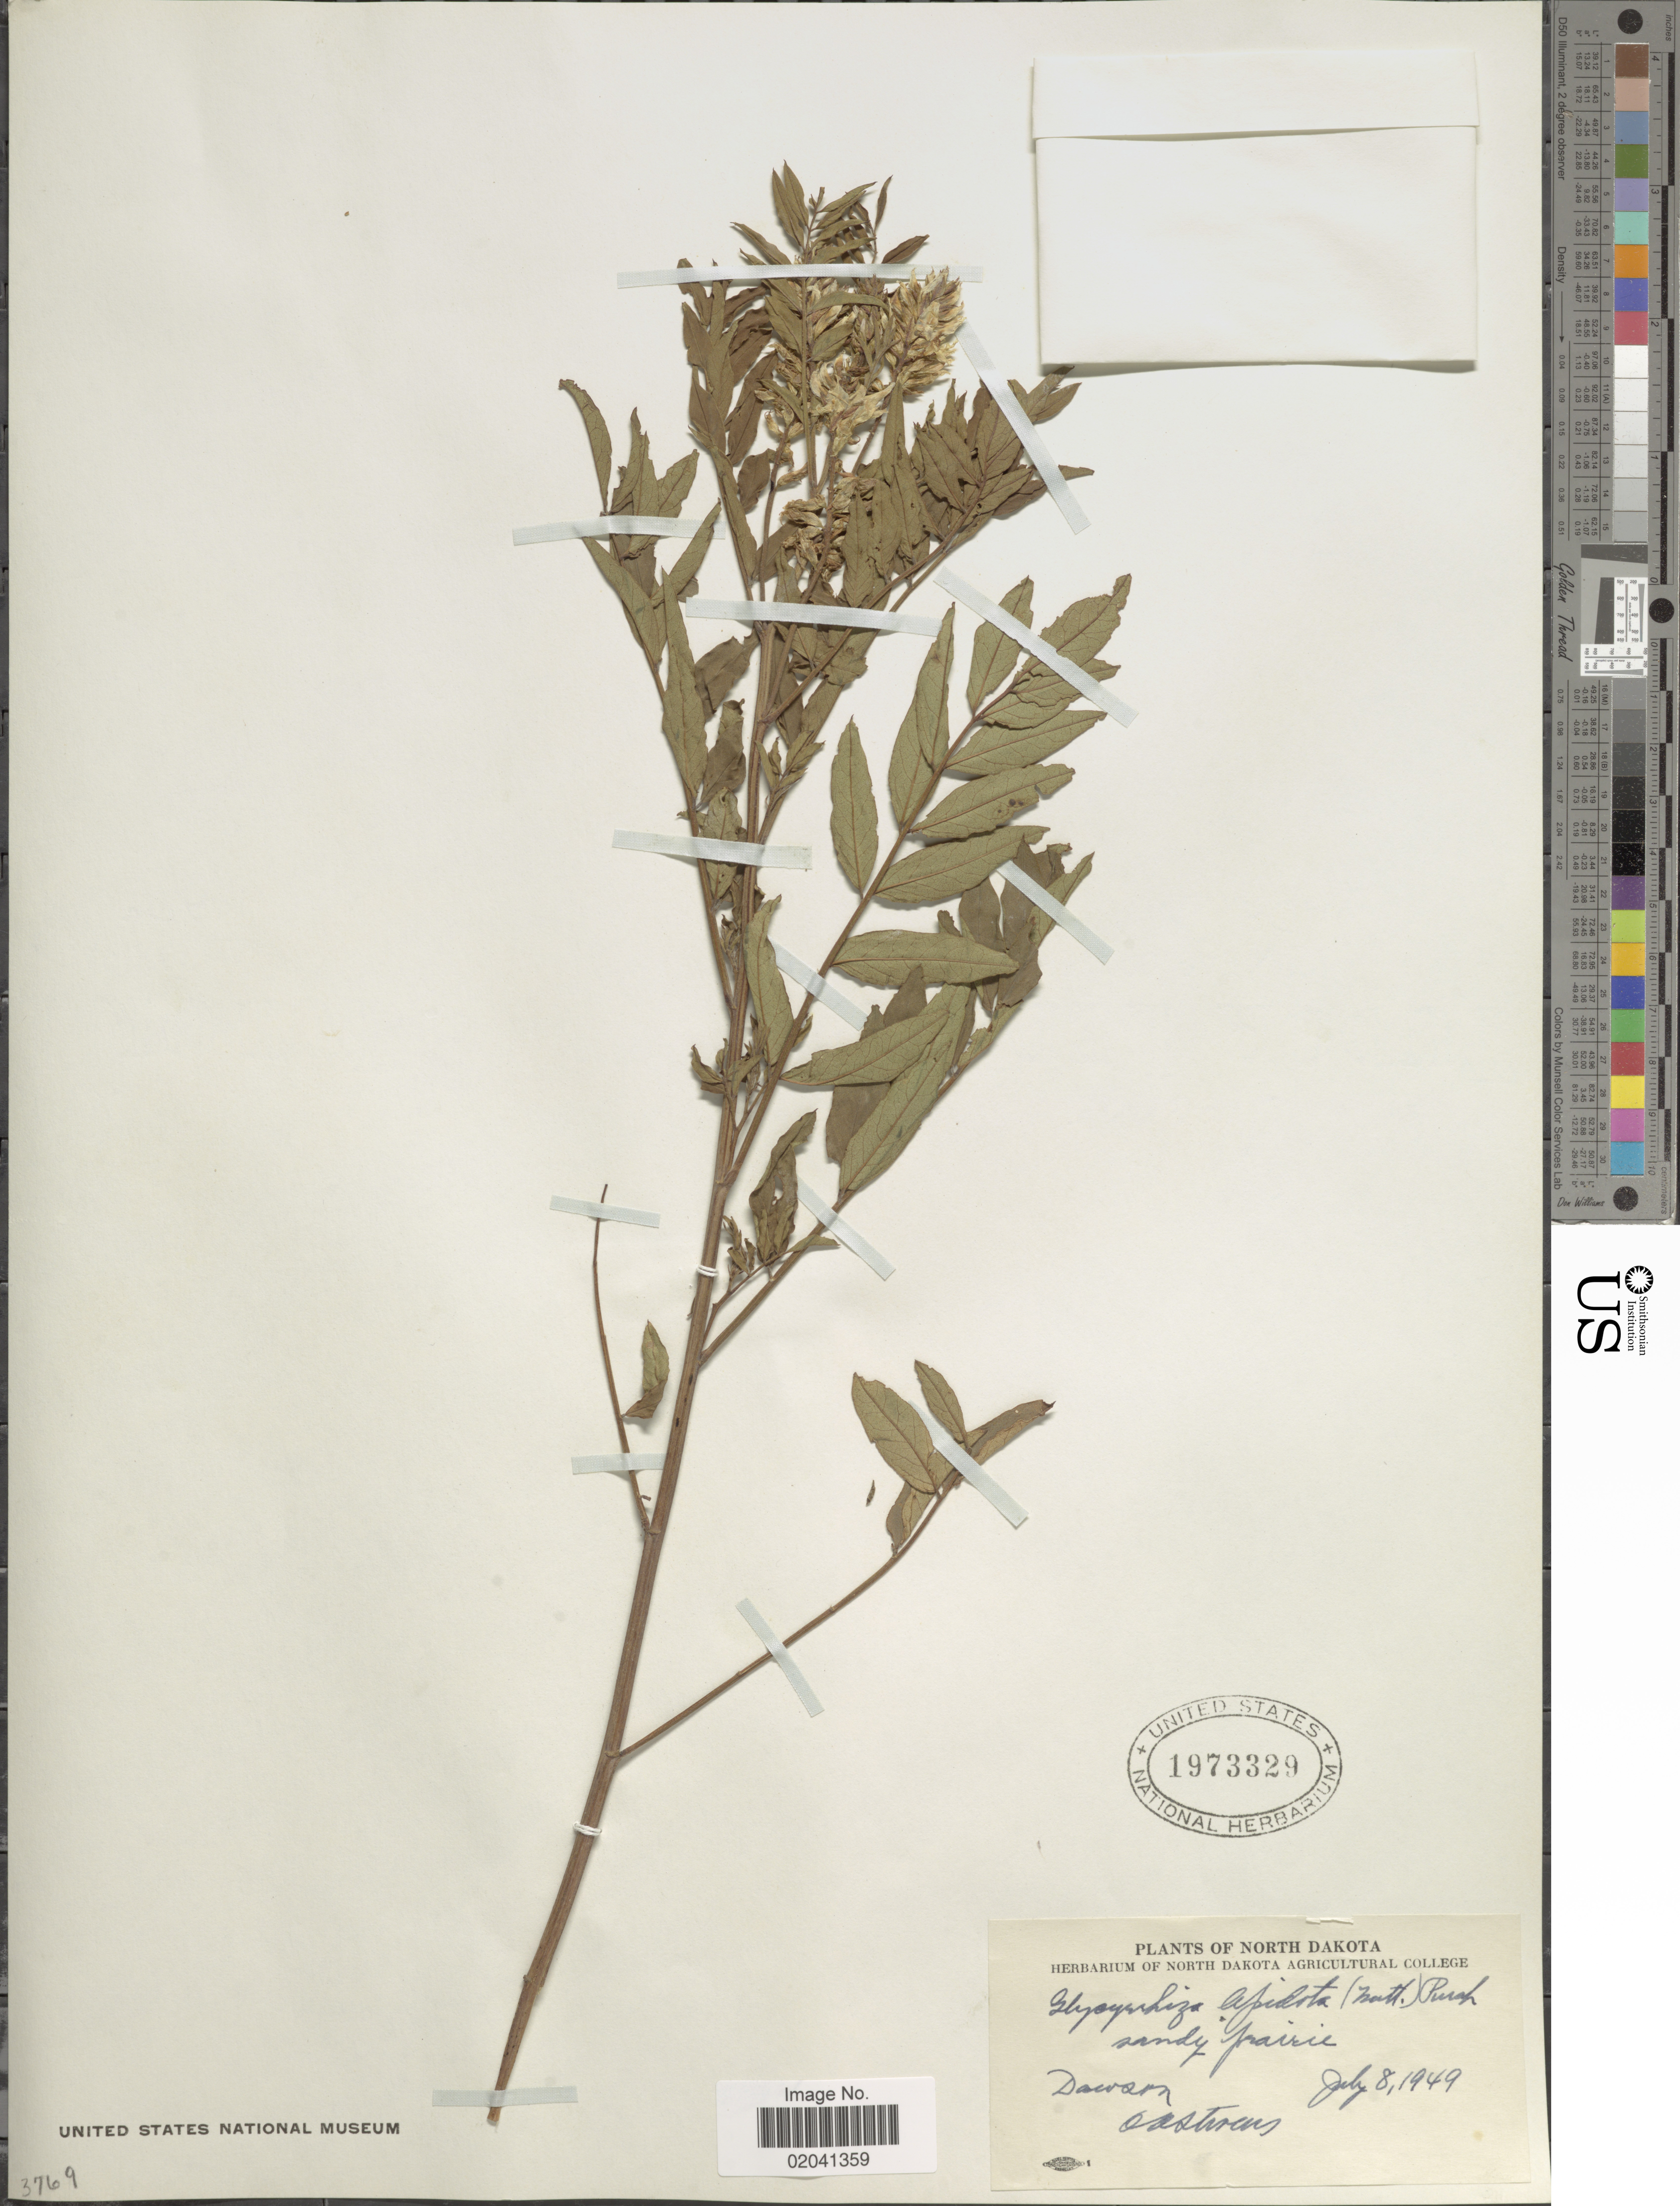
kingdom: Plantae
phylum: Tracheophyta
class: Magnoliopsida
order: Fabales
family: Fabaceae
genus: Glycyrrhiza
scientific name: Glycyrrhiza lepidota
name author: Pursh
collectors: O. A. Stevens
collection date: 1949-07-08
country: United States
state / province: North Dakota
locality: Dawson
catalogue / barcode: US 1973329